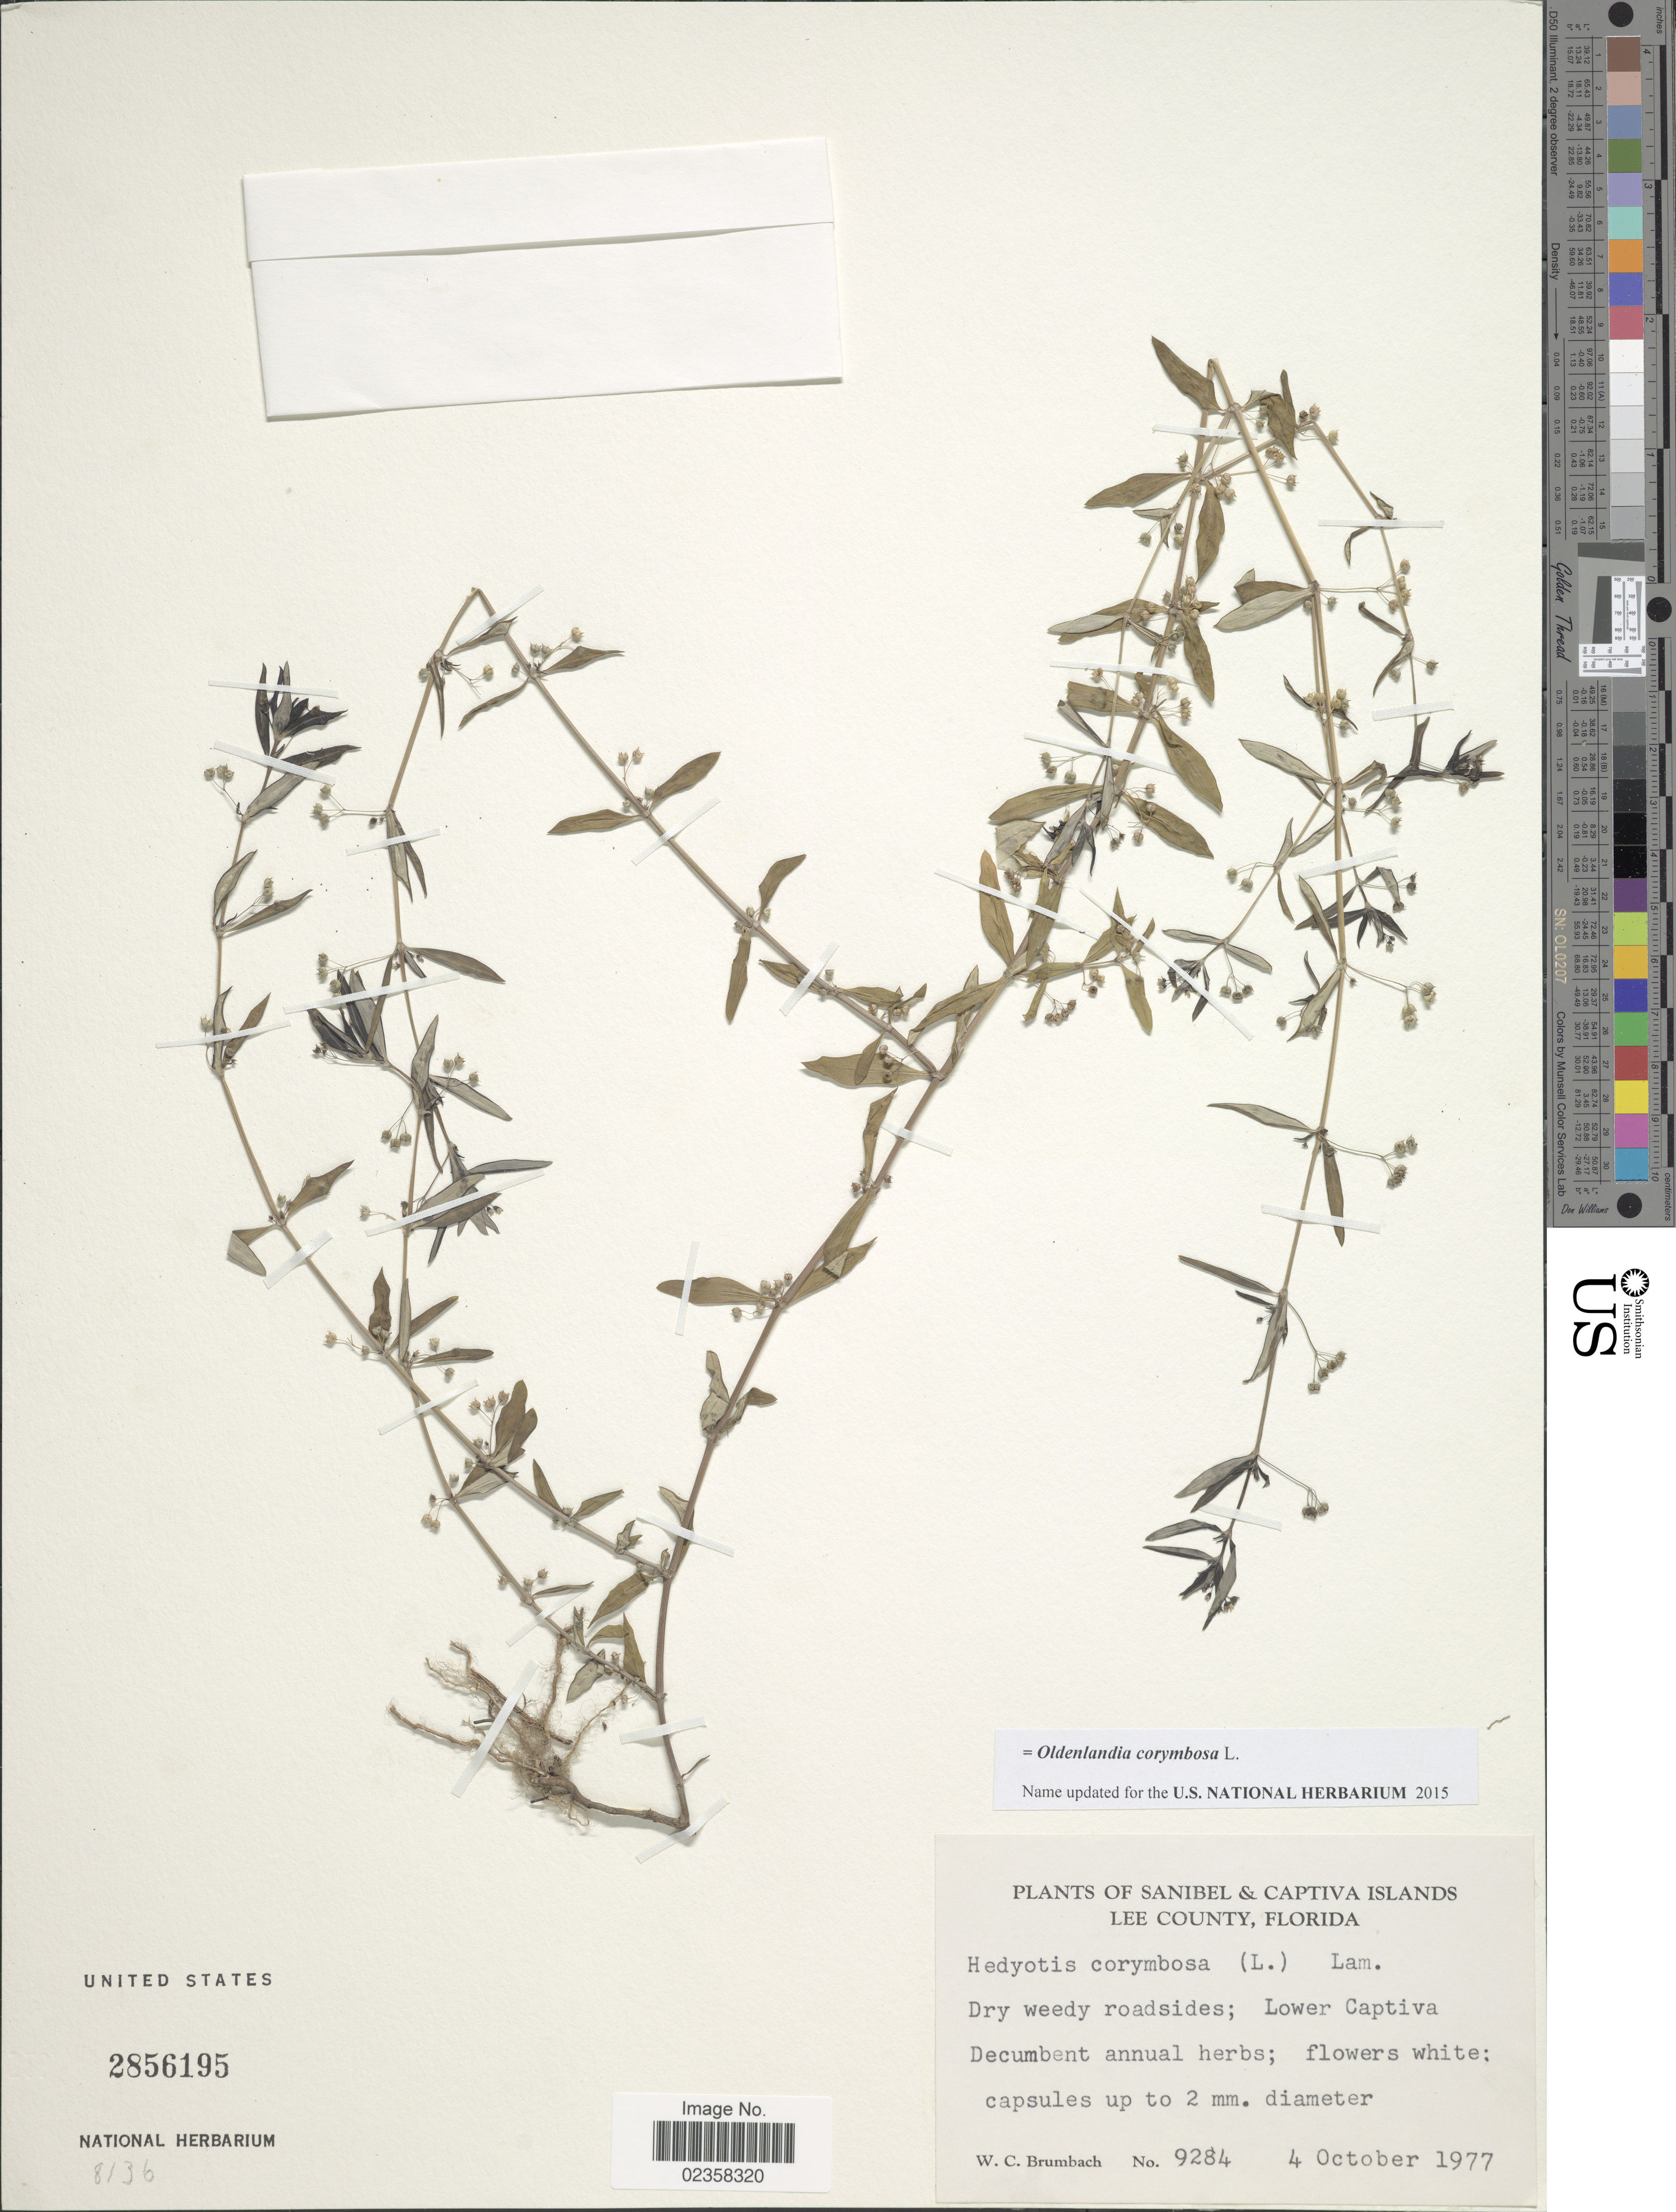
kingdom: Plantae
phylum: Tracheophyta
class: Magnoliopsida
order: Gentianales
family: Rubiaceae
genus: Oldenlandia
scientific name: Oldenlandia corymbosa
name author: L.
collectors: W. C. Brumbach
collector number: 9284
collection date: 1977-10-04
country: United States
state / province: Florida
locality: Lee County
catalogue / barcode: US 2856195